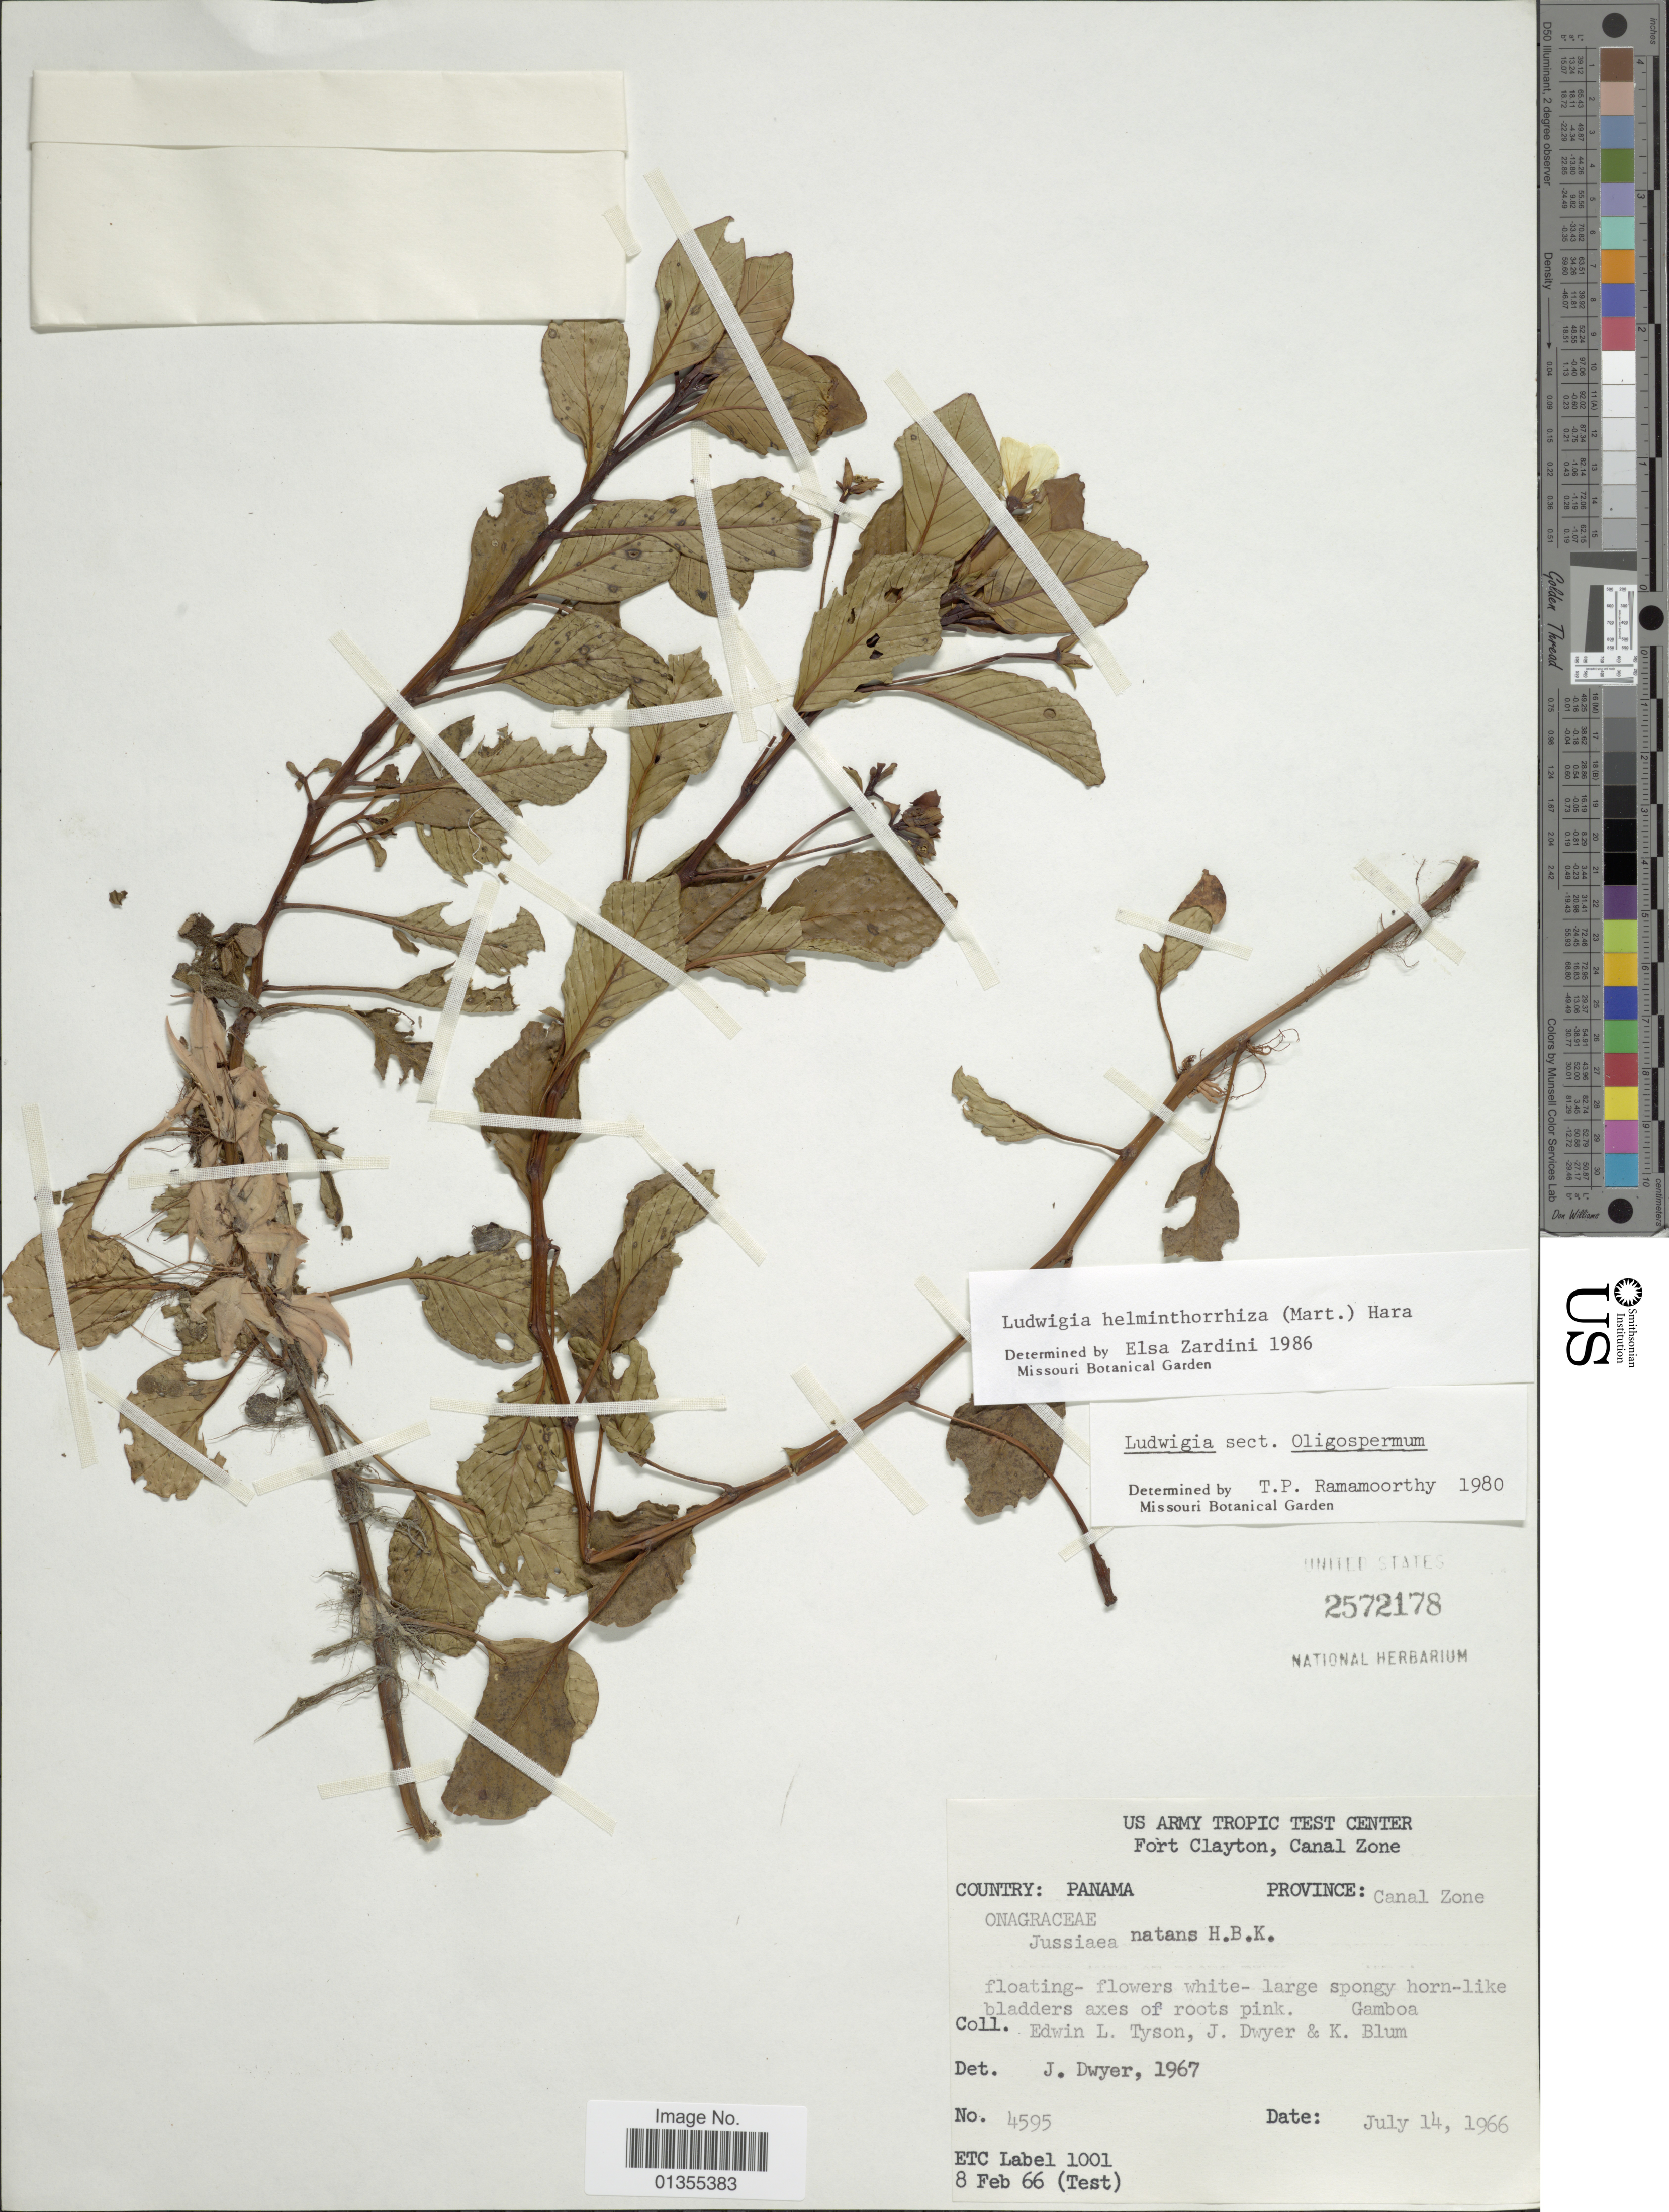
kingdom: Plantae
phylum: Tracheophyta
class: Magnoliopsida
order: Myrtales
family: Onagraceae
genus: Ludwigia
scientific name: Ludwigia helminthorrhiza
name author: (Mart.) H. Hara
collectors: E. L. Tyson, J. Dwyer & K. Blum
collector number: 4595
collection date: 1966-07-14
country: Panama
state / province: Colón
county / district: Canal Zone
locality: Fort Clayton, Canal Zone. Province: Canal Zone. Gamboa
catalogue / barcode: US 2572178